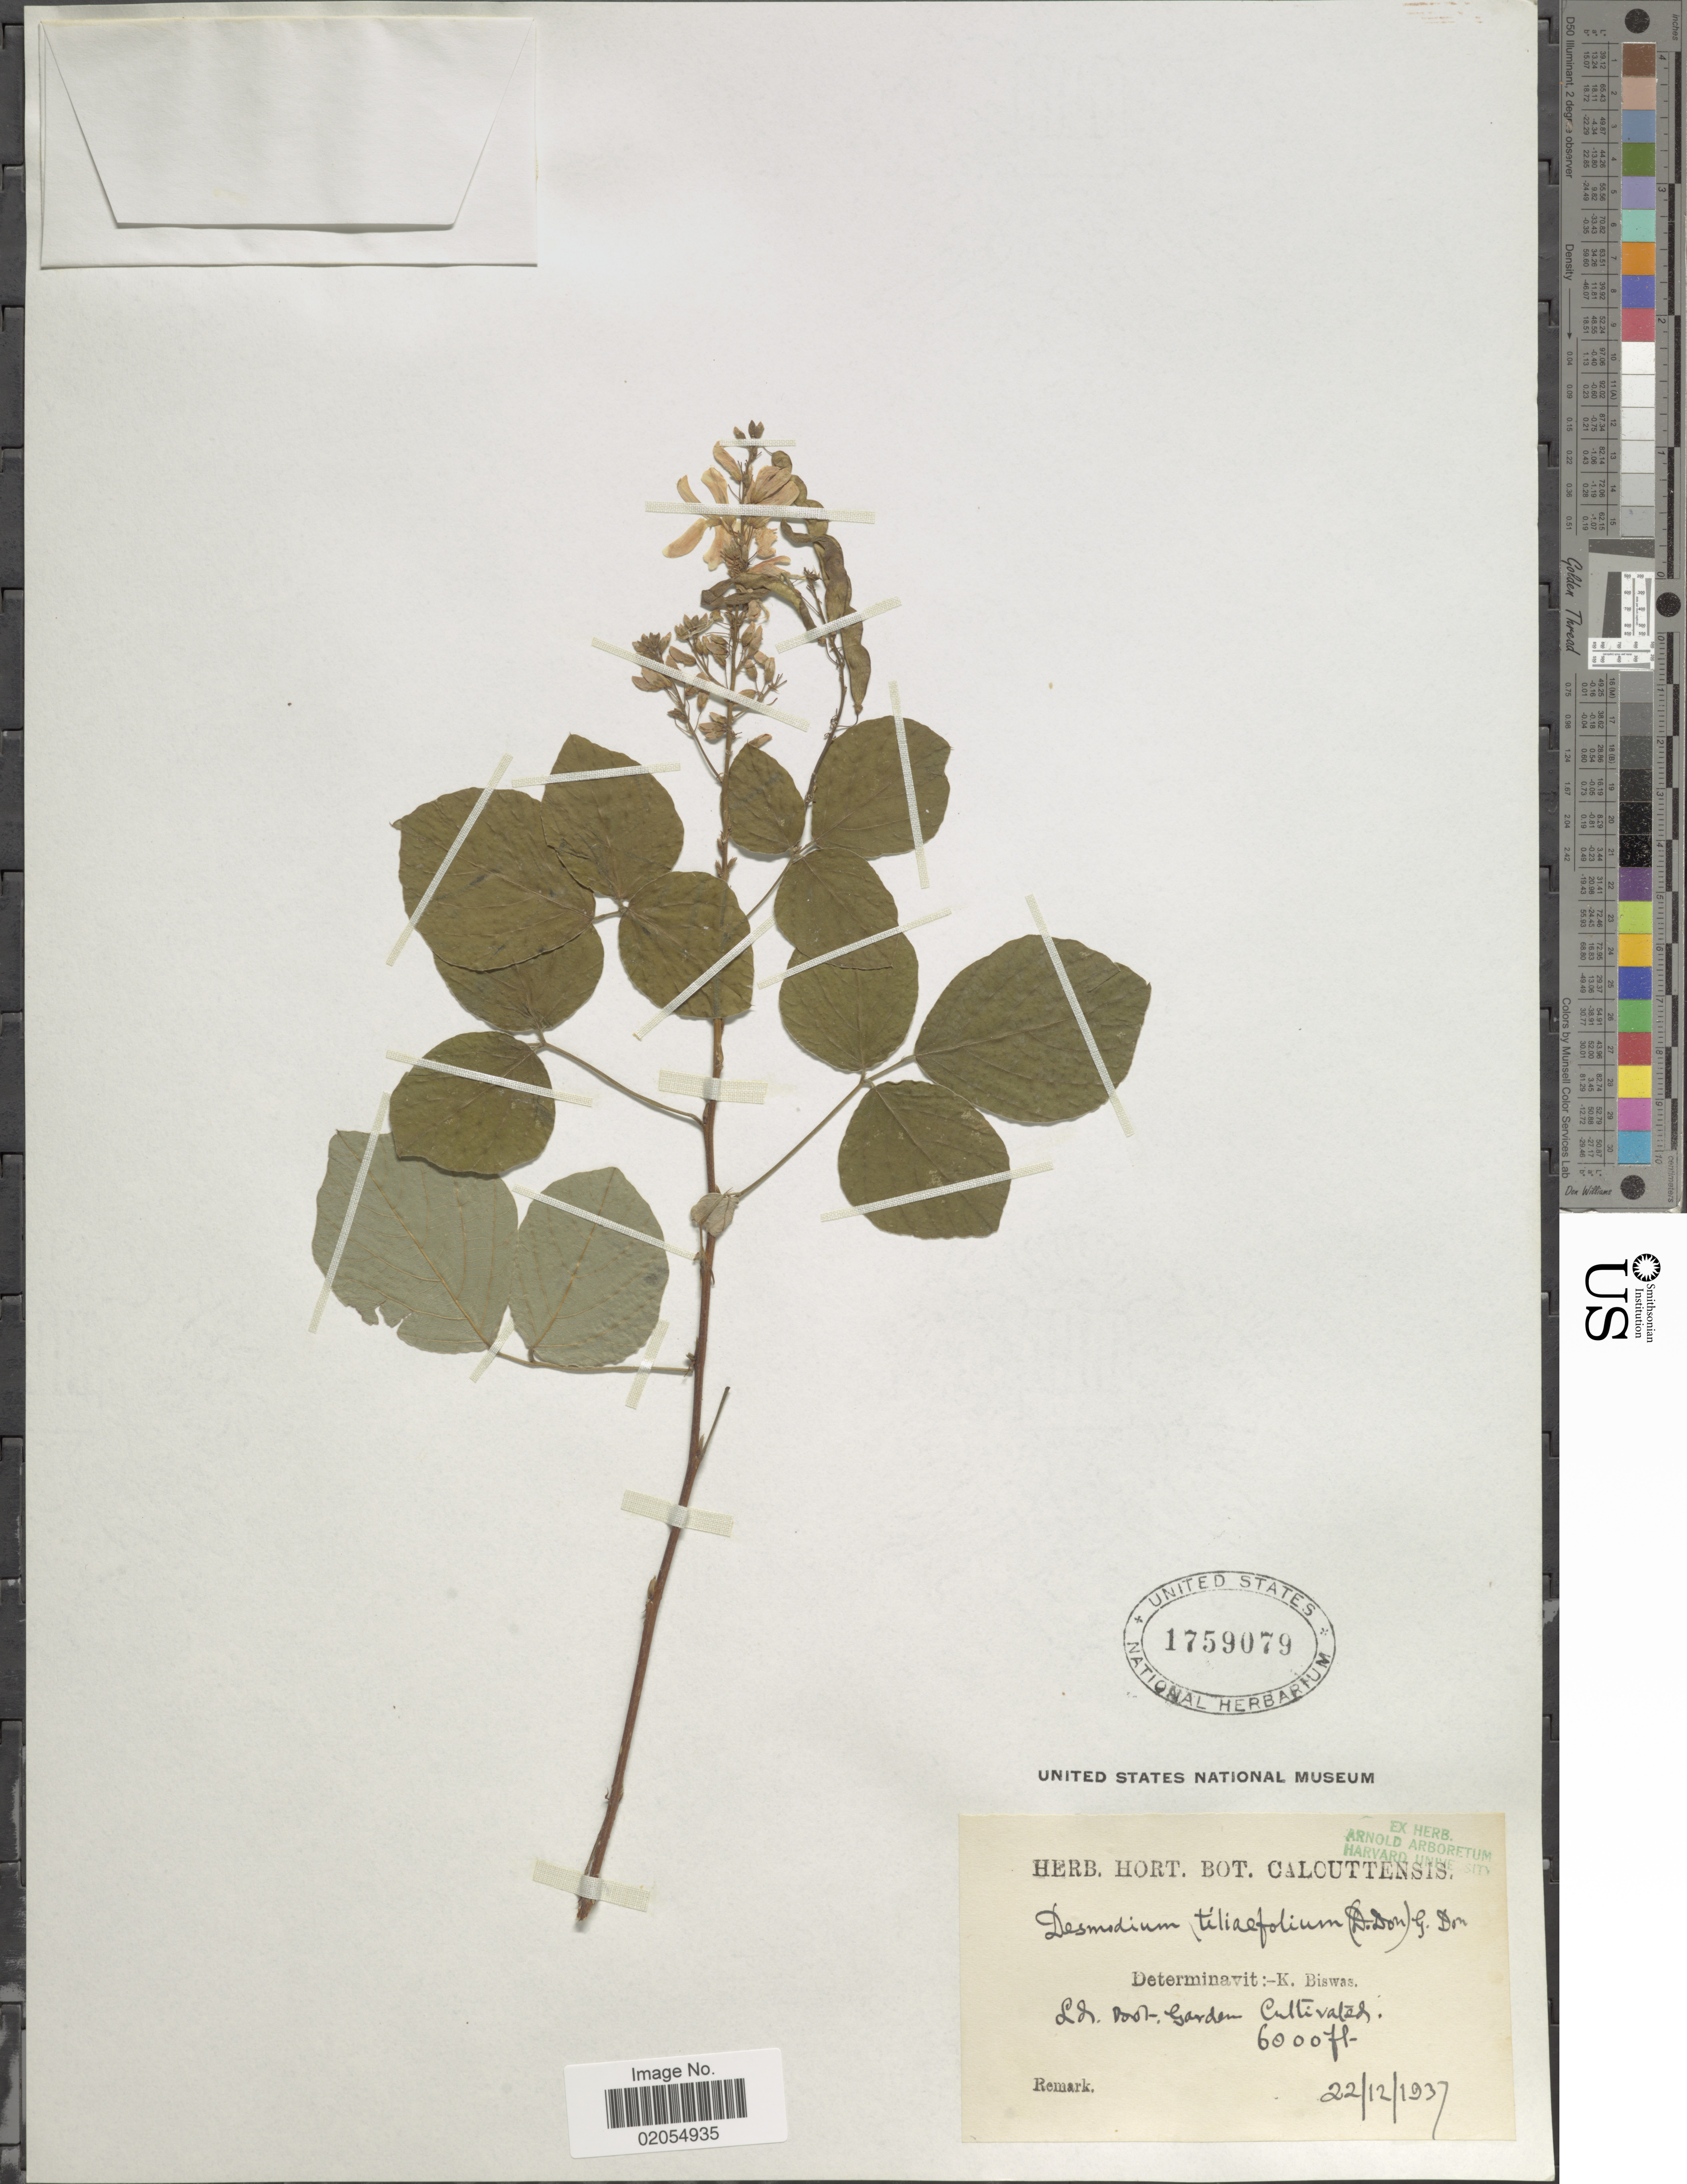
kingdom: Plantae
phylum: Tracheophyta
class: Magnoliopsida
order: Fabales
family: Fabaceae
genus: Sunhangia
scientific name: Sunhangia elegans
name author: (DC.) H. Ohashi & K. Ohashi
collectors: ex Herb. Hort. Bot. Calcuttensis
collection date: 1937-12-22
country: India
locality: Ad. Bot. Garden. Cultivated.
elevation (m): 1829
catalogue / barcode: US 1759079